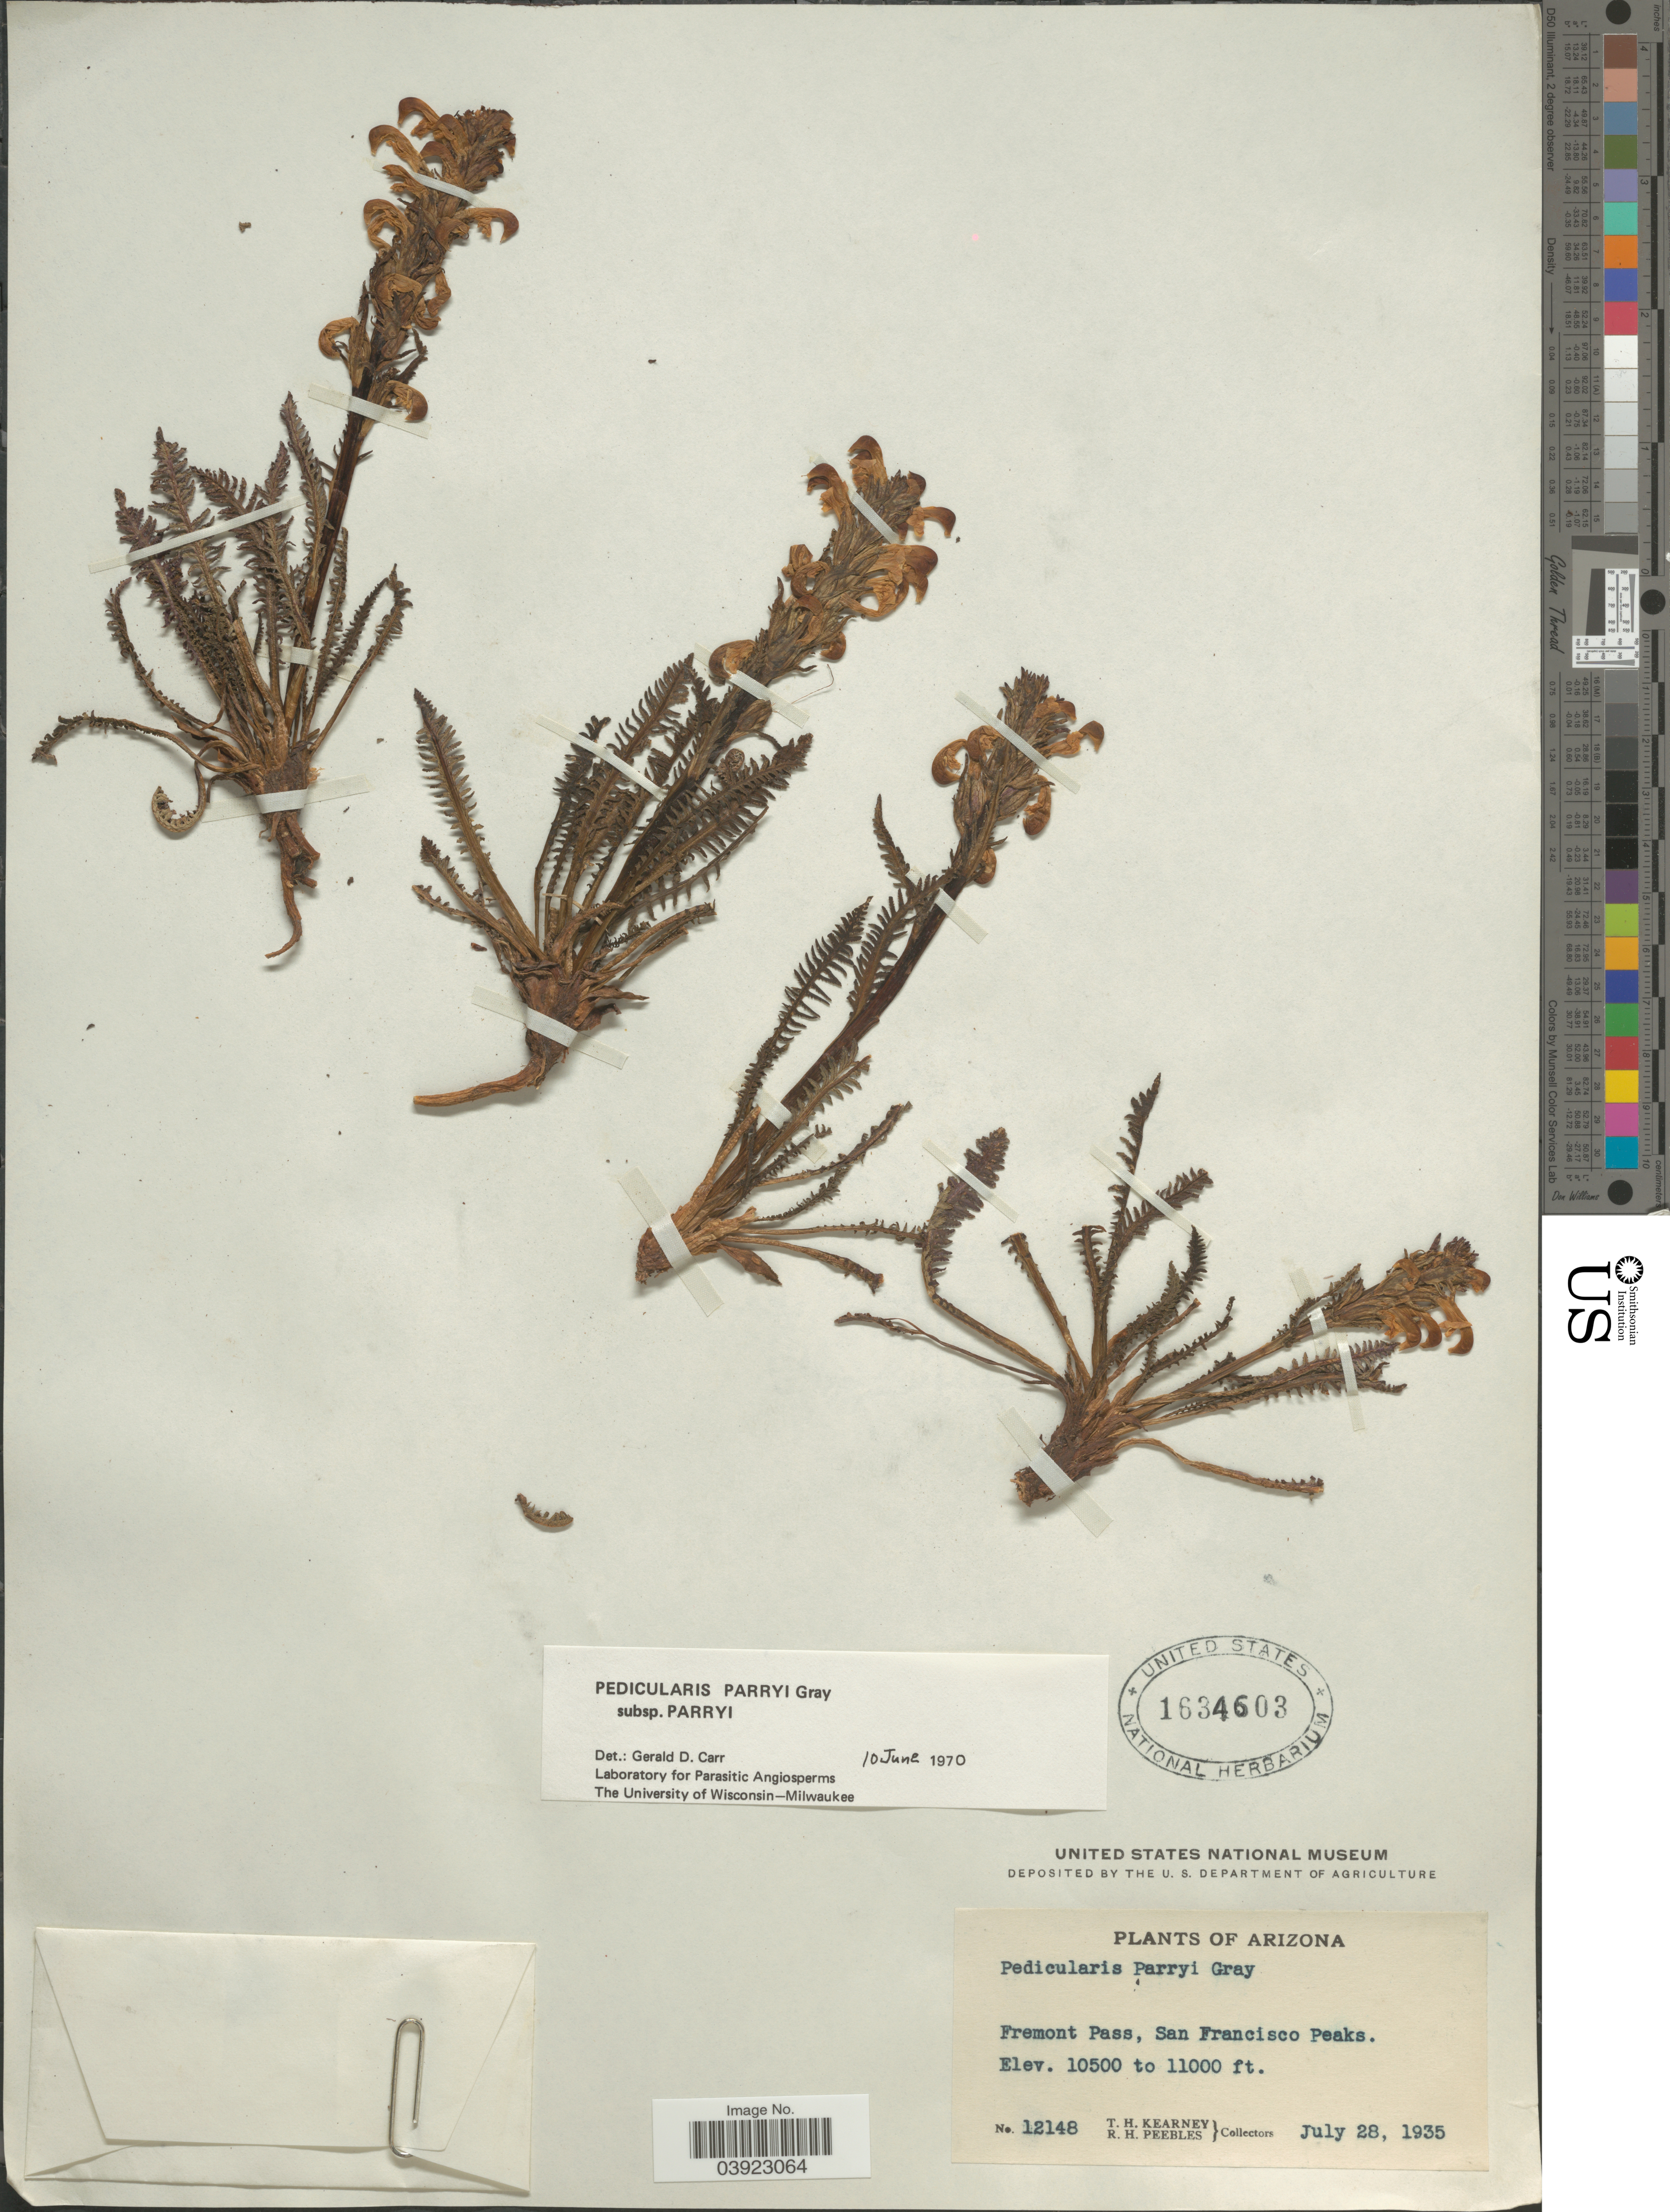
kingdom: Plantae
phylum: Tracheophyta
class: Magnoliopsida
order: Lamiales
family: Orobanchaceae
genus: Pedicularis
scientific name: Pedicularis parryi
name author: A. Gray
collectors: T. H. Kearney & R. H. Peebles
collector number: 12148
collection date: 1935-07-28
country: United States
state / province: Arizona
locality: Fremont Pass, San Francisco Peaks.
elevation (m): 3200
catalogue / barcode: US 1634603